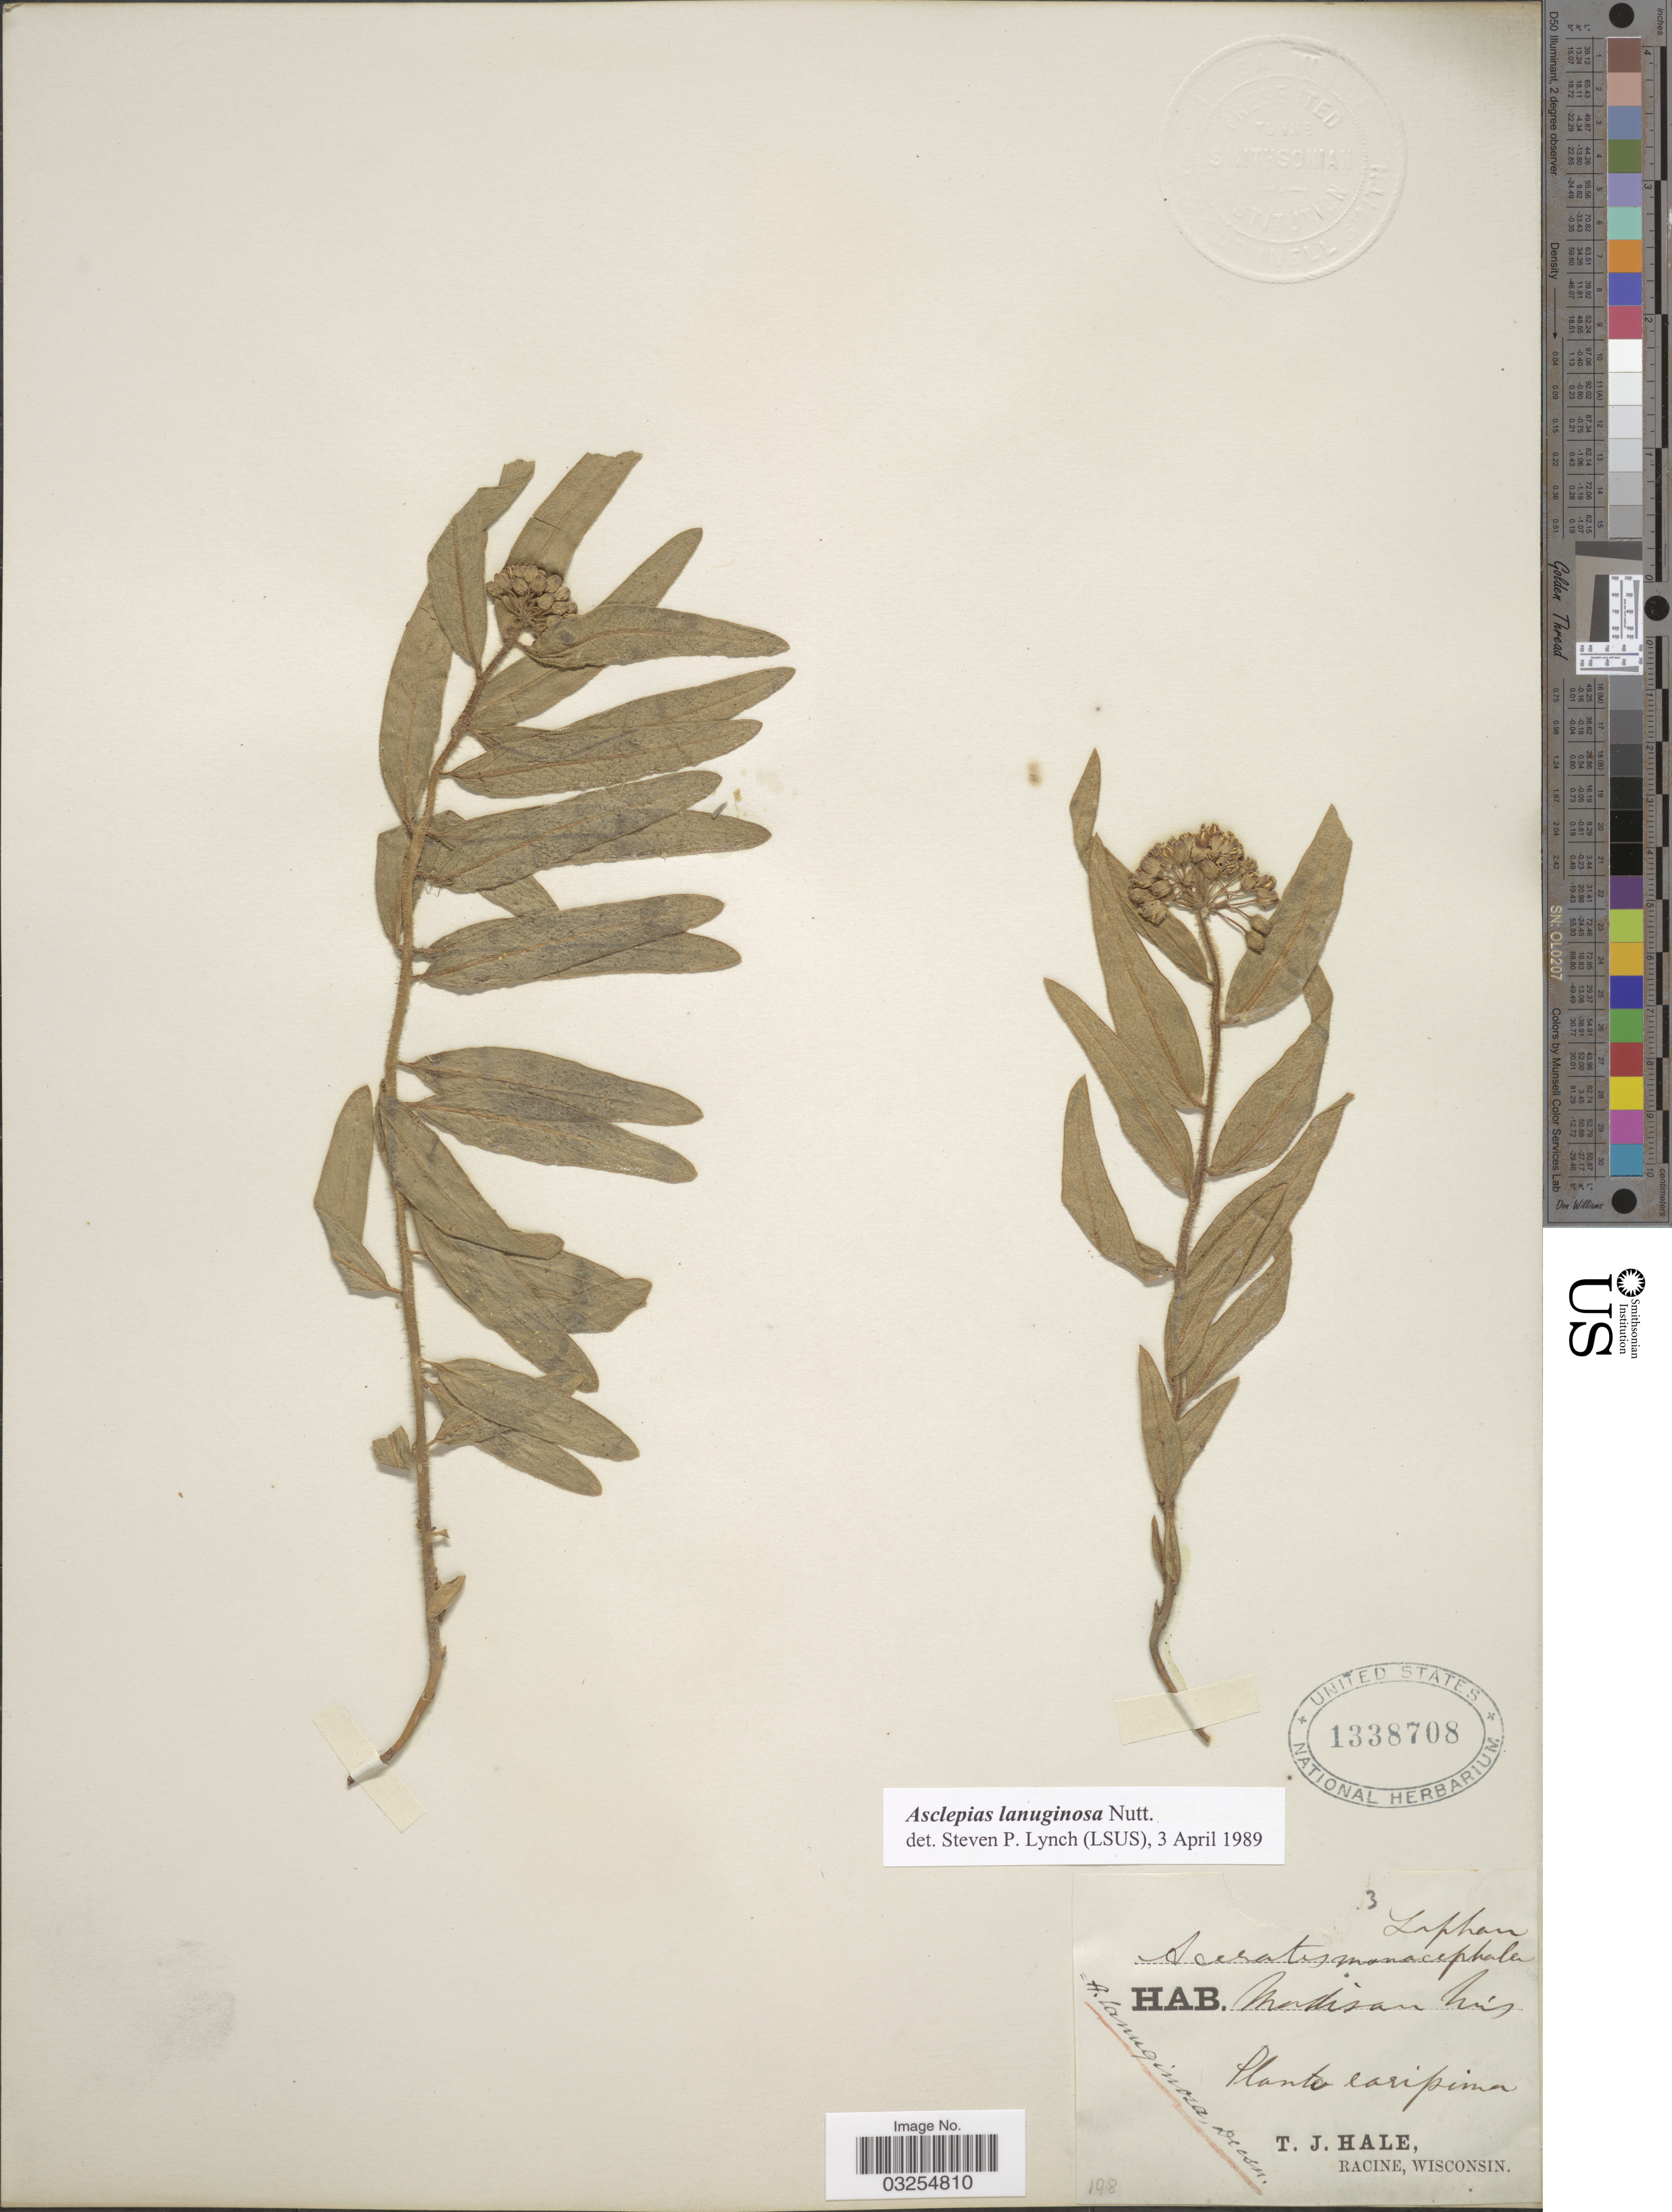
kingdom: Plantae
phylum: Tracheophyta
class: Magnoliopsida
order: Gentianales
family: Apocynaceae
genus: Asclepias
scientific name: Asclepias lanuginosa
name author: Nutt.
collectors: T. Hale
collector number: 3?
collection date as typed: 198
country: United States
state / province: Wisconsin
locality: Madison, Wis.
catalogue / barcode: US 1338708